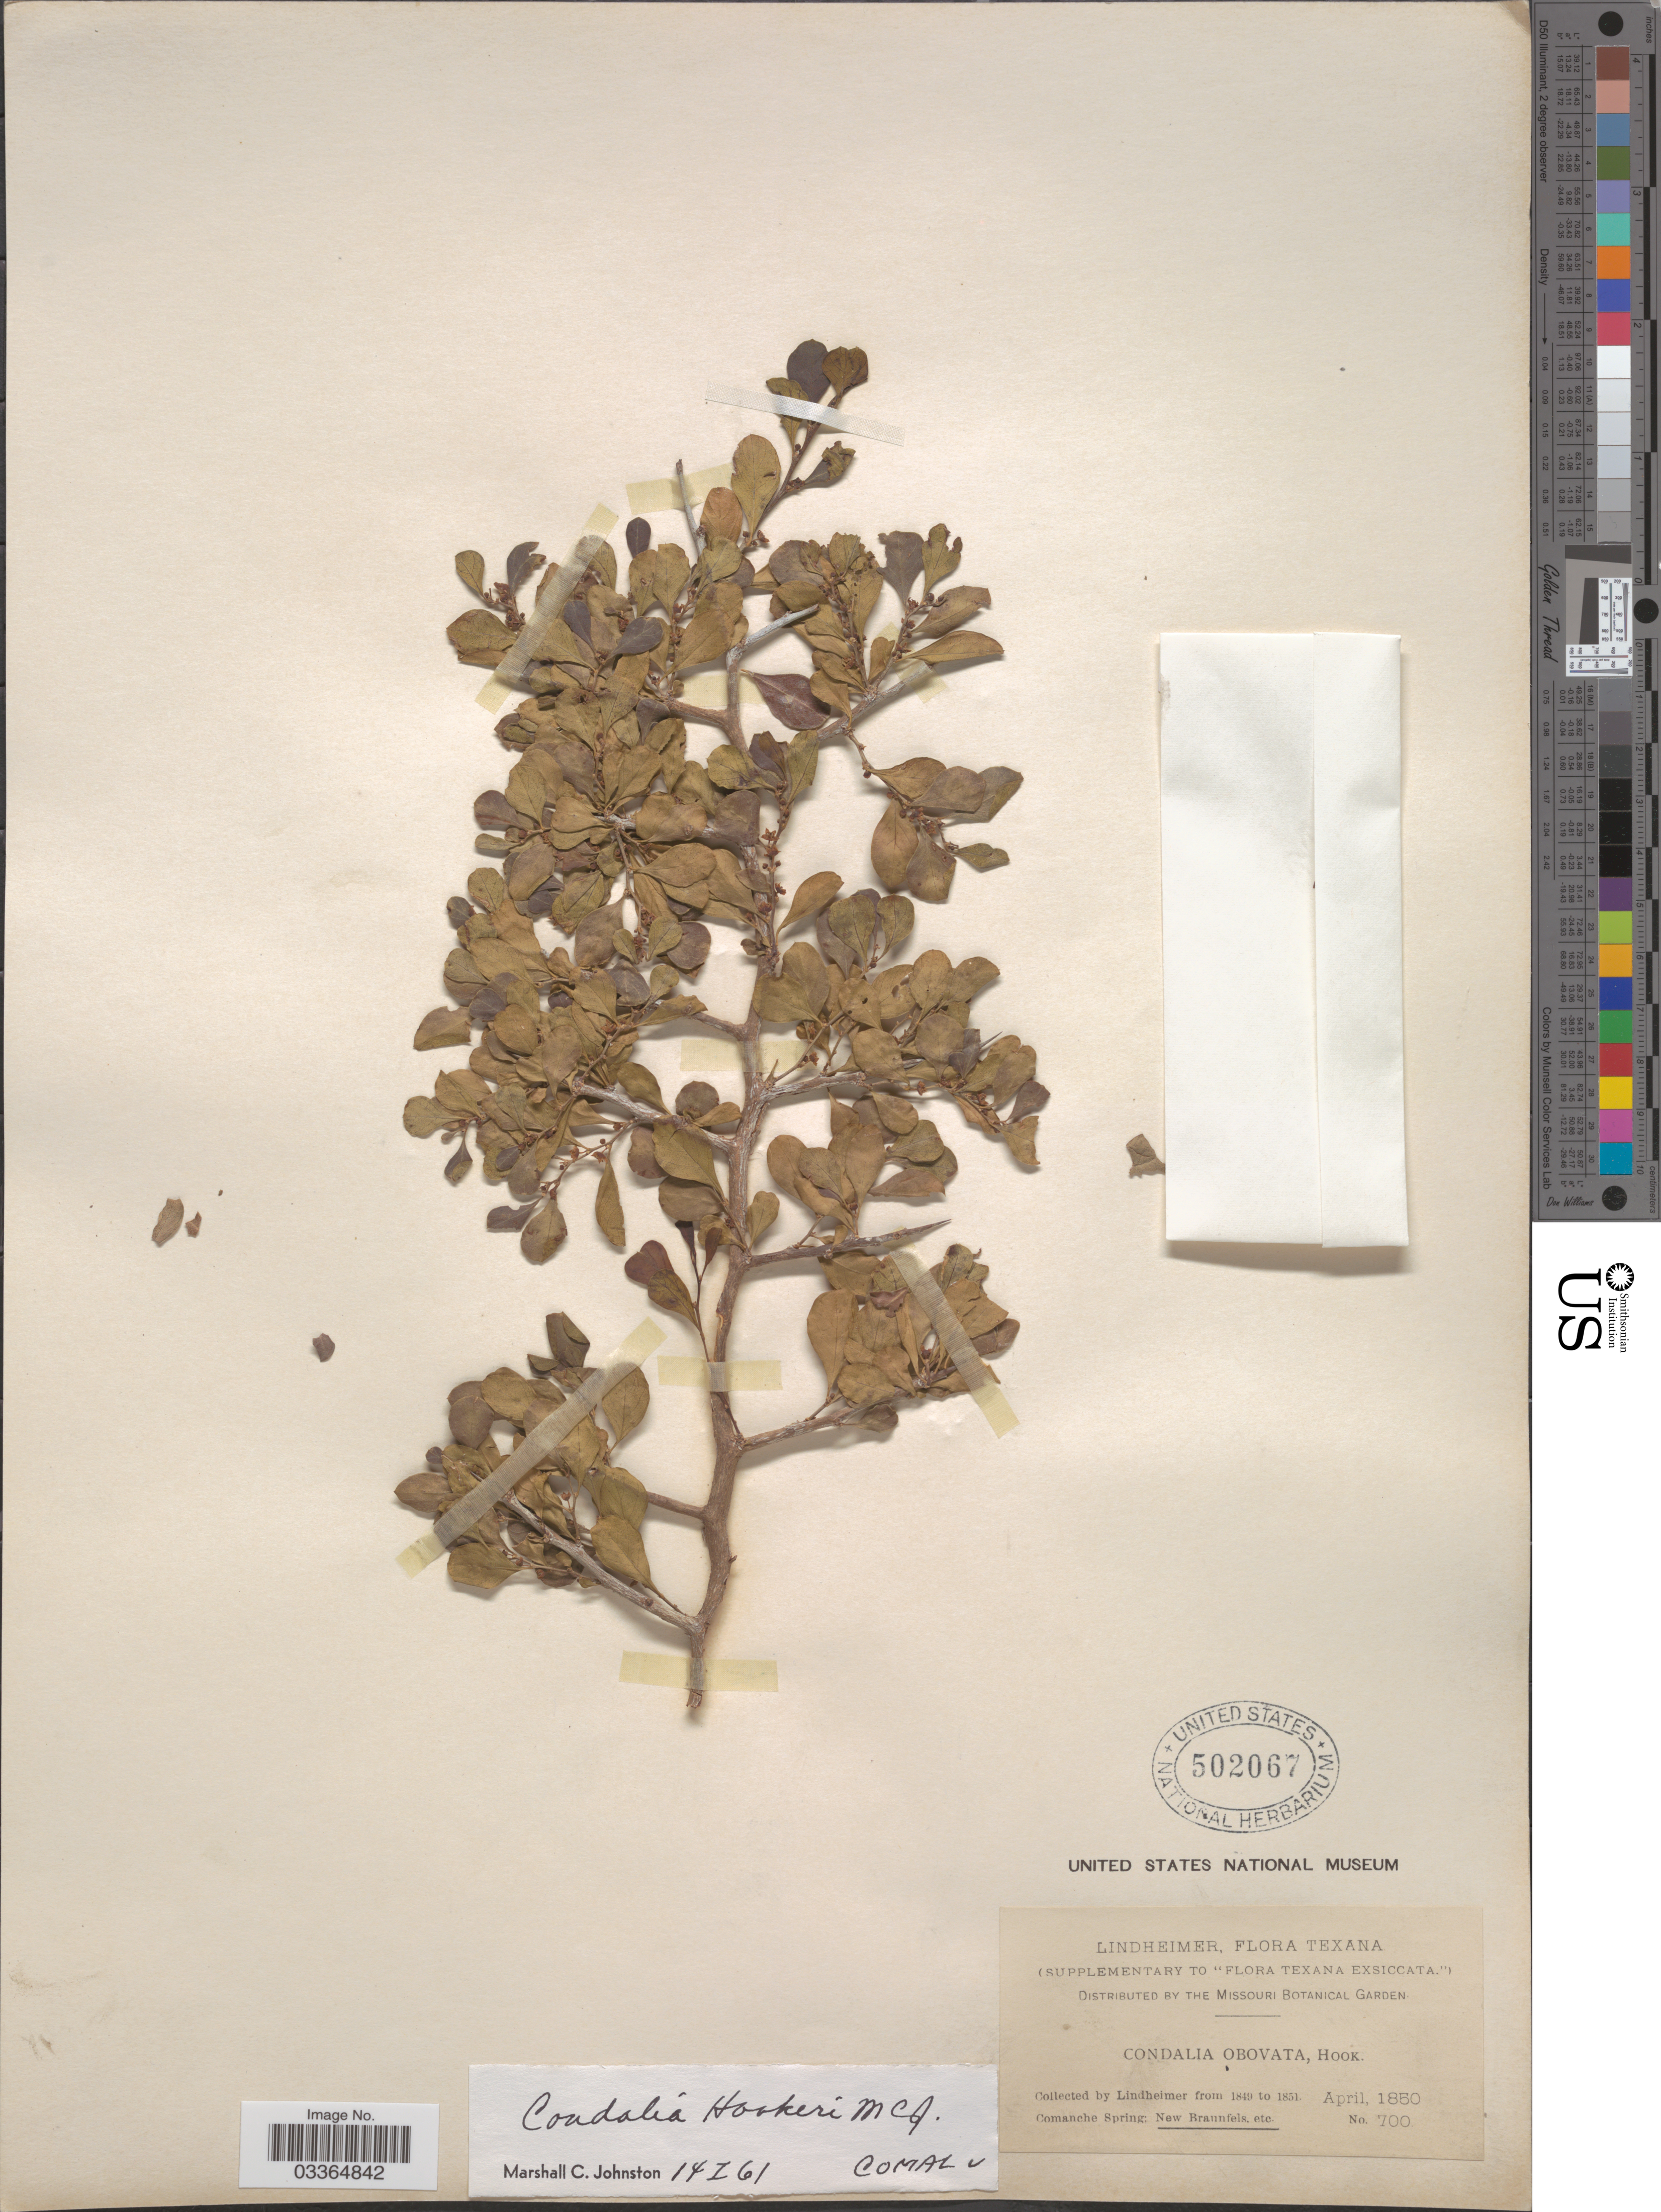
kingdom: Plantae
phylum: Tracheophyta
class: Magnoliopsida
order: Rosales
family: Rhamnaceae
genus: Condalia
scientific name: Condalia hookeri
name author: M.C. Johnst.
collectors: -. Lindheimer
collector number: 700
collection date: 1850-04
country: United States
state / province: Texas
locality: Texana. Comanche Spring [unsure placement]: New Braunfels, etc.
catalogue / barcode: US 502067